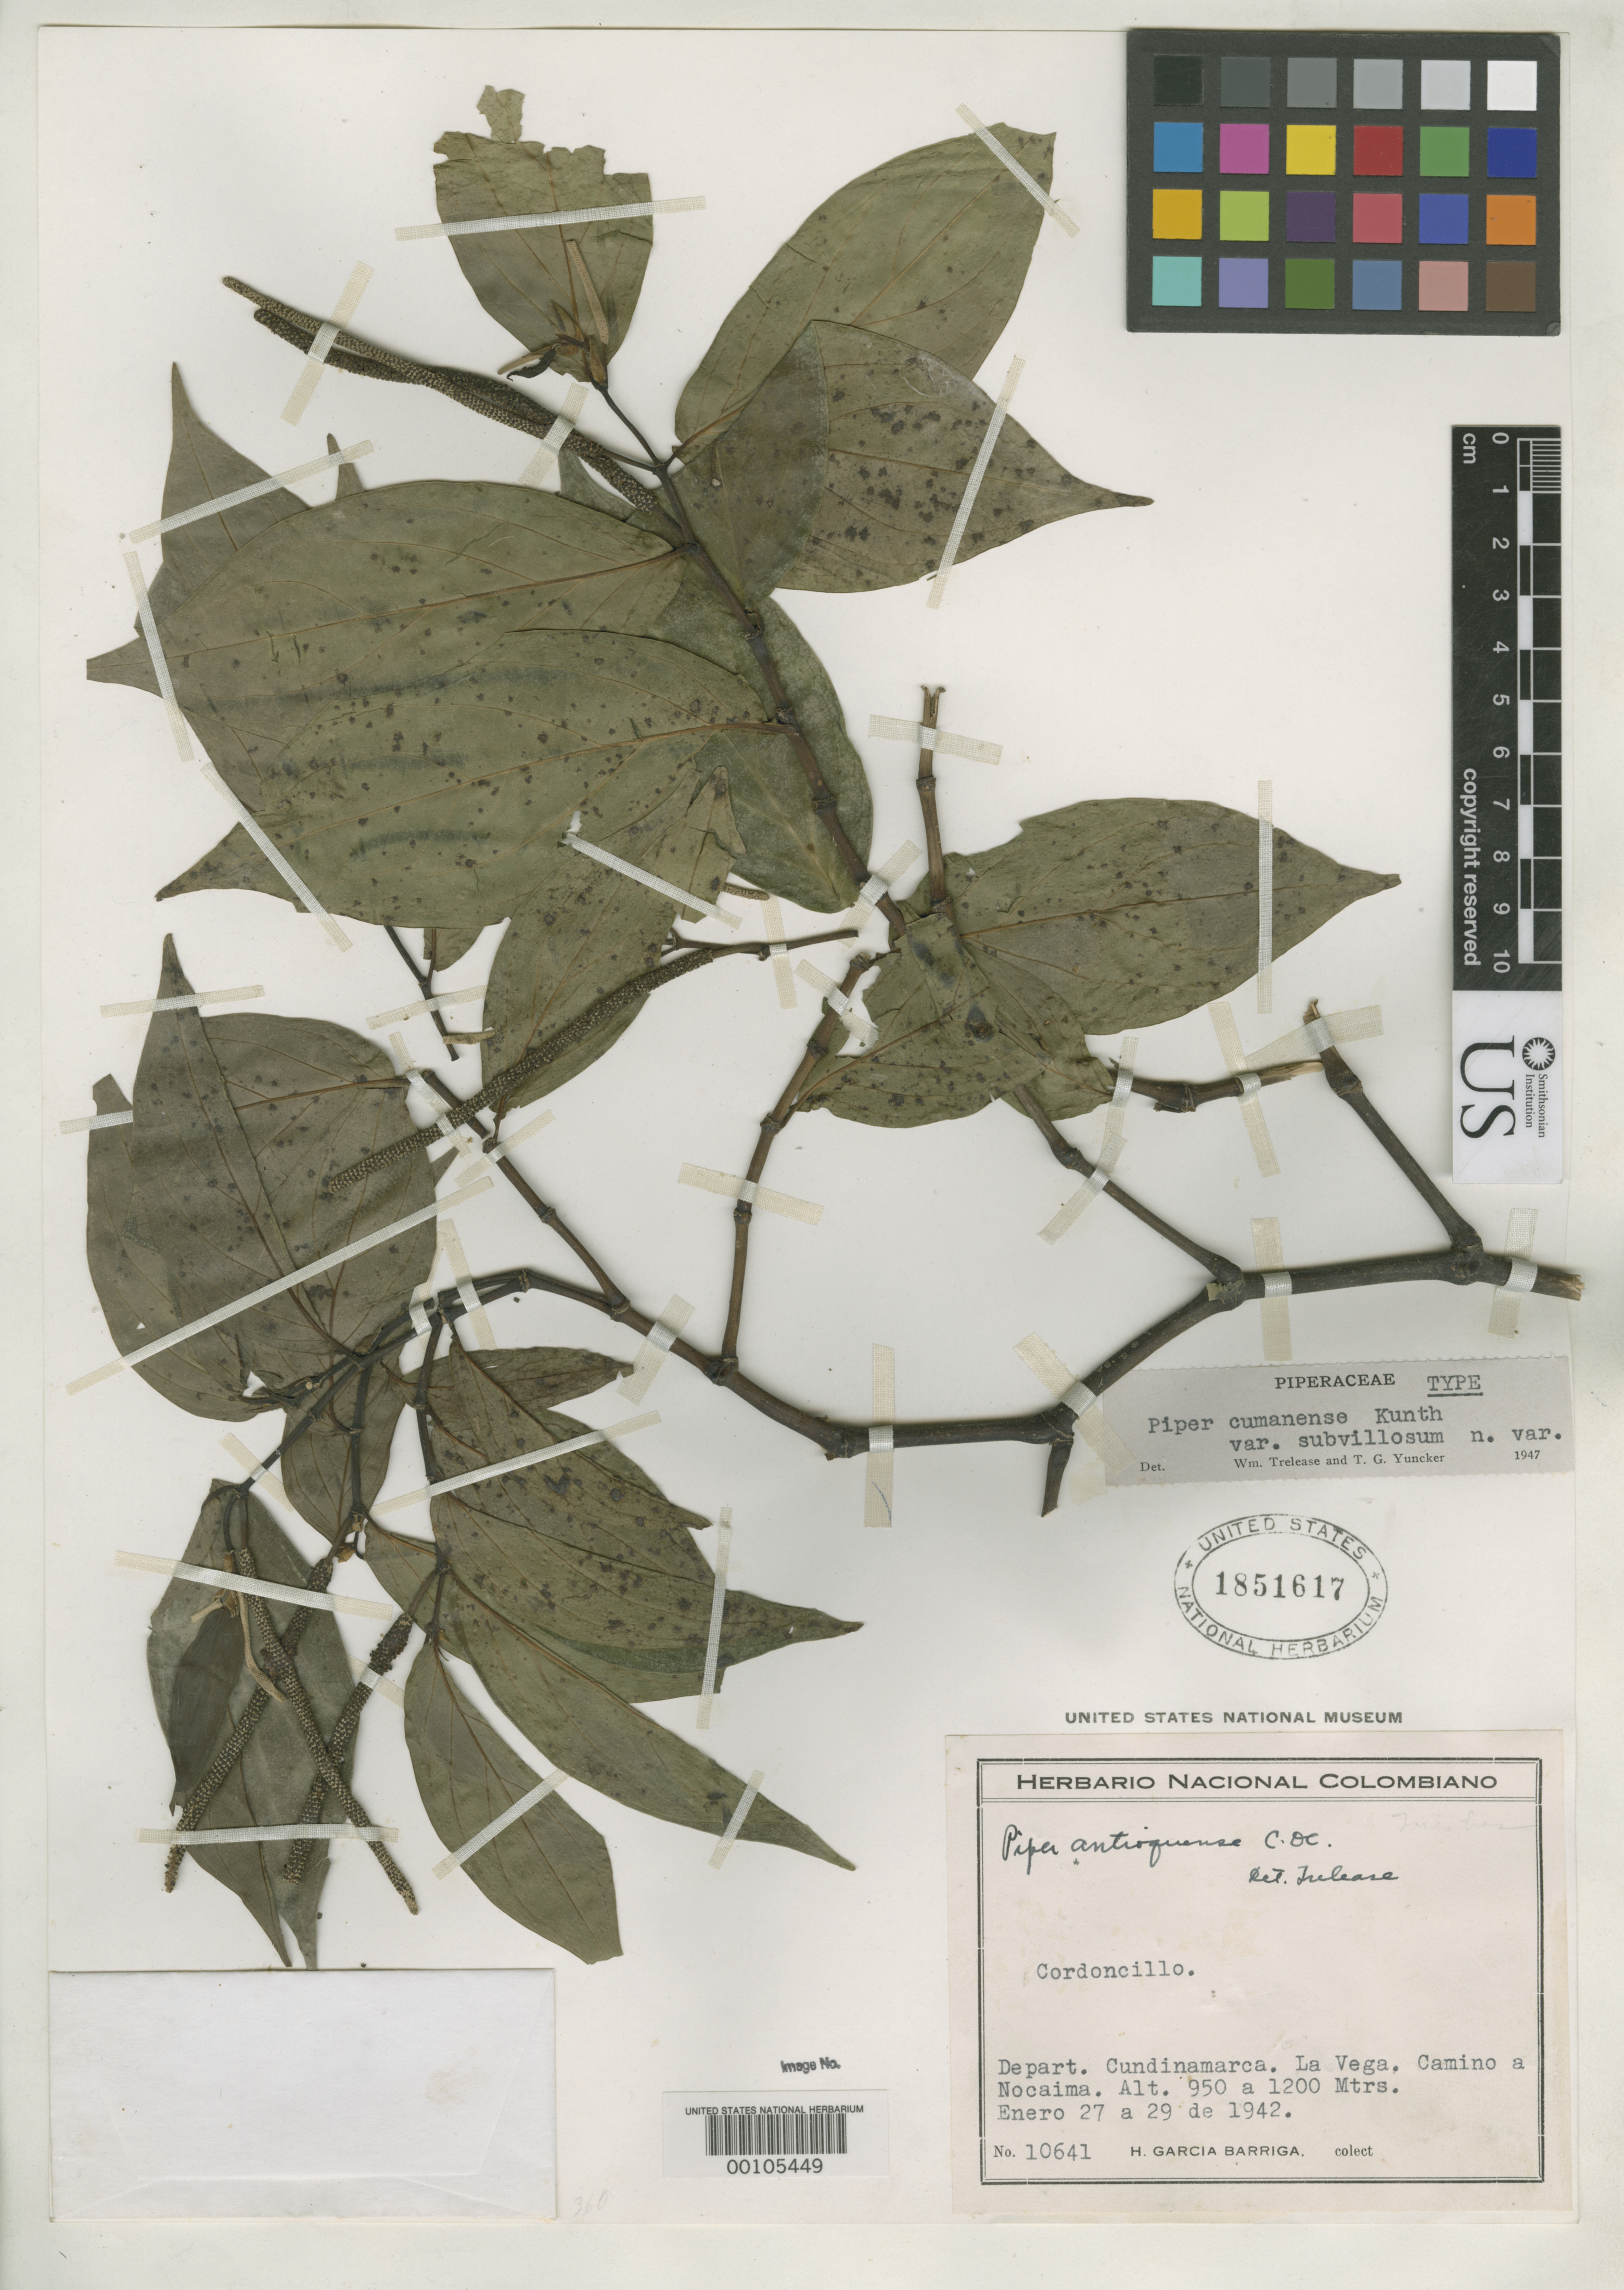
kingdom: Plantae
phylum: Tracheophyta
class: Magnoliopsida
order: Piperales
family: Piperaceae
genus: Piper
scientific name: Piper cumanense var. subvillosum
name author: Trel. & Yunck.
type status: Holotype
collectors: H. García Barriga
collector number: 10641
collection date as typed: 27 Jan 1942 to 29 Jan 1942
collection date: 1942-01-27/1942-01-29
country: Colombia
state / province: Cundinamarca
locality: La Vega, road to Nocaima.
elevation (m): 950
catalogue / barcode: US 1851617